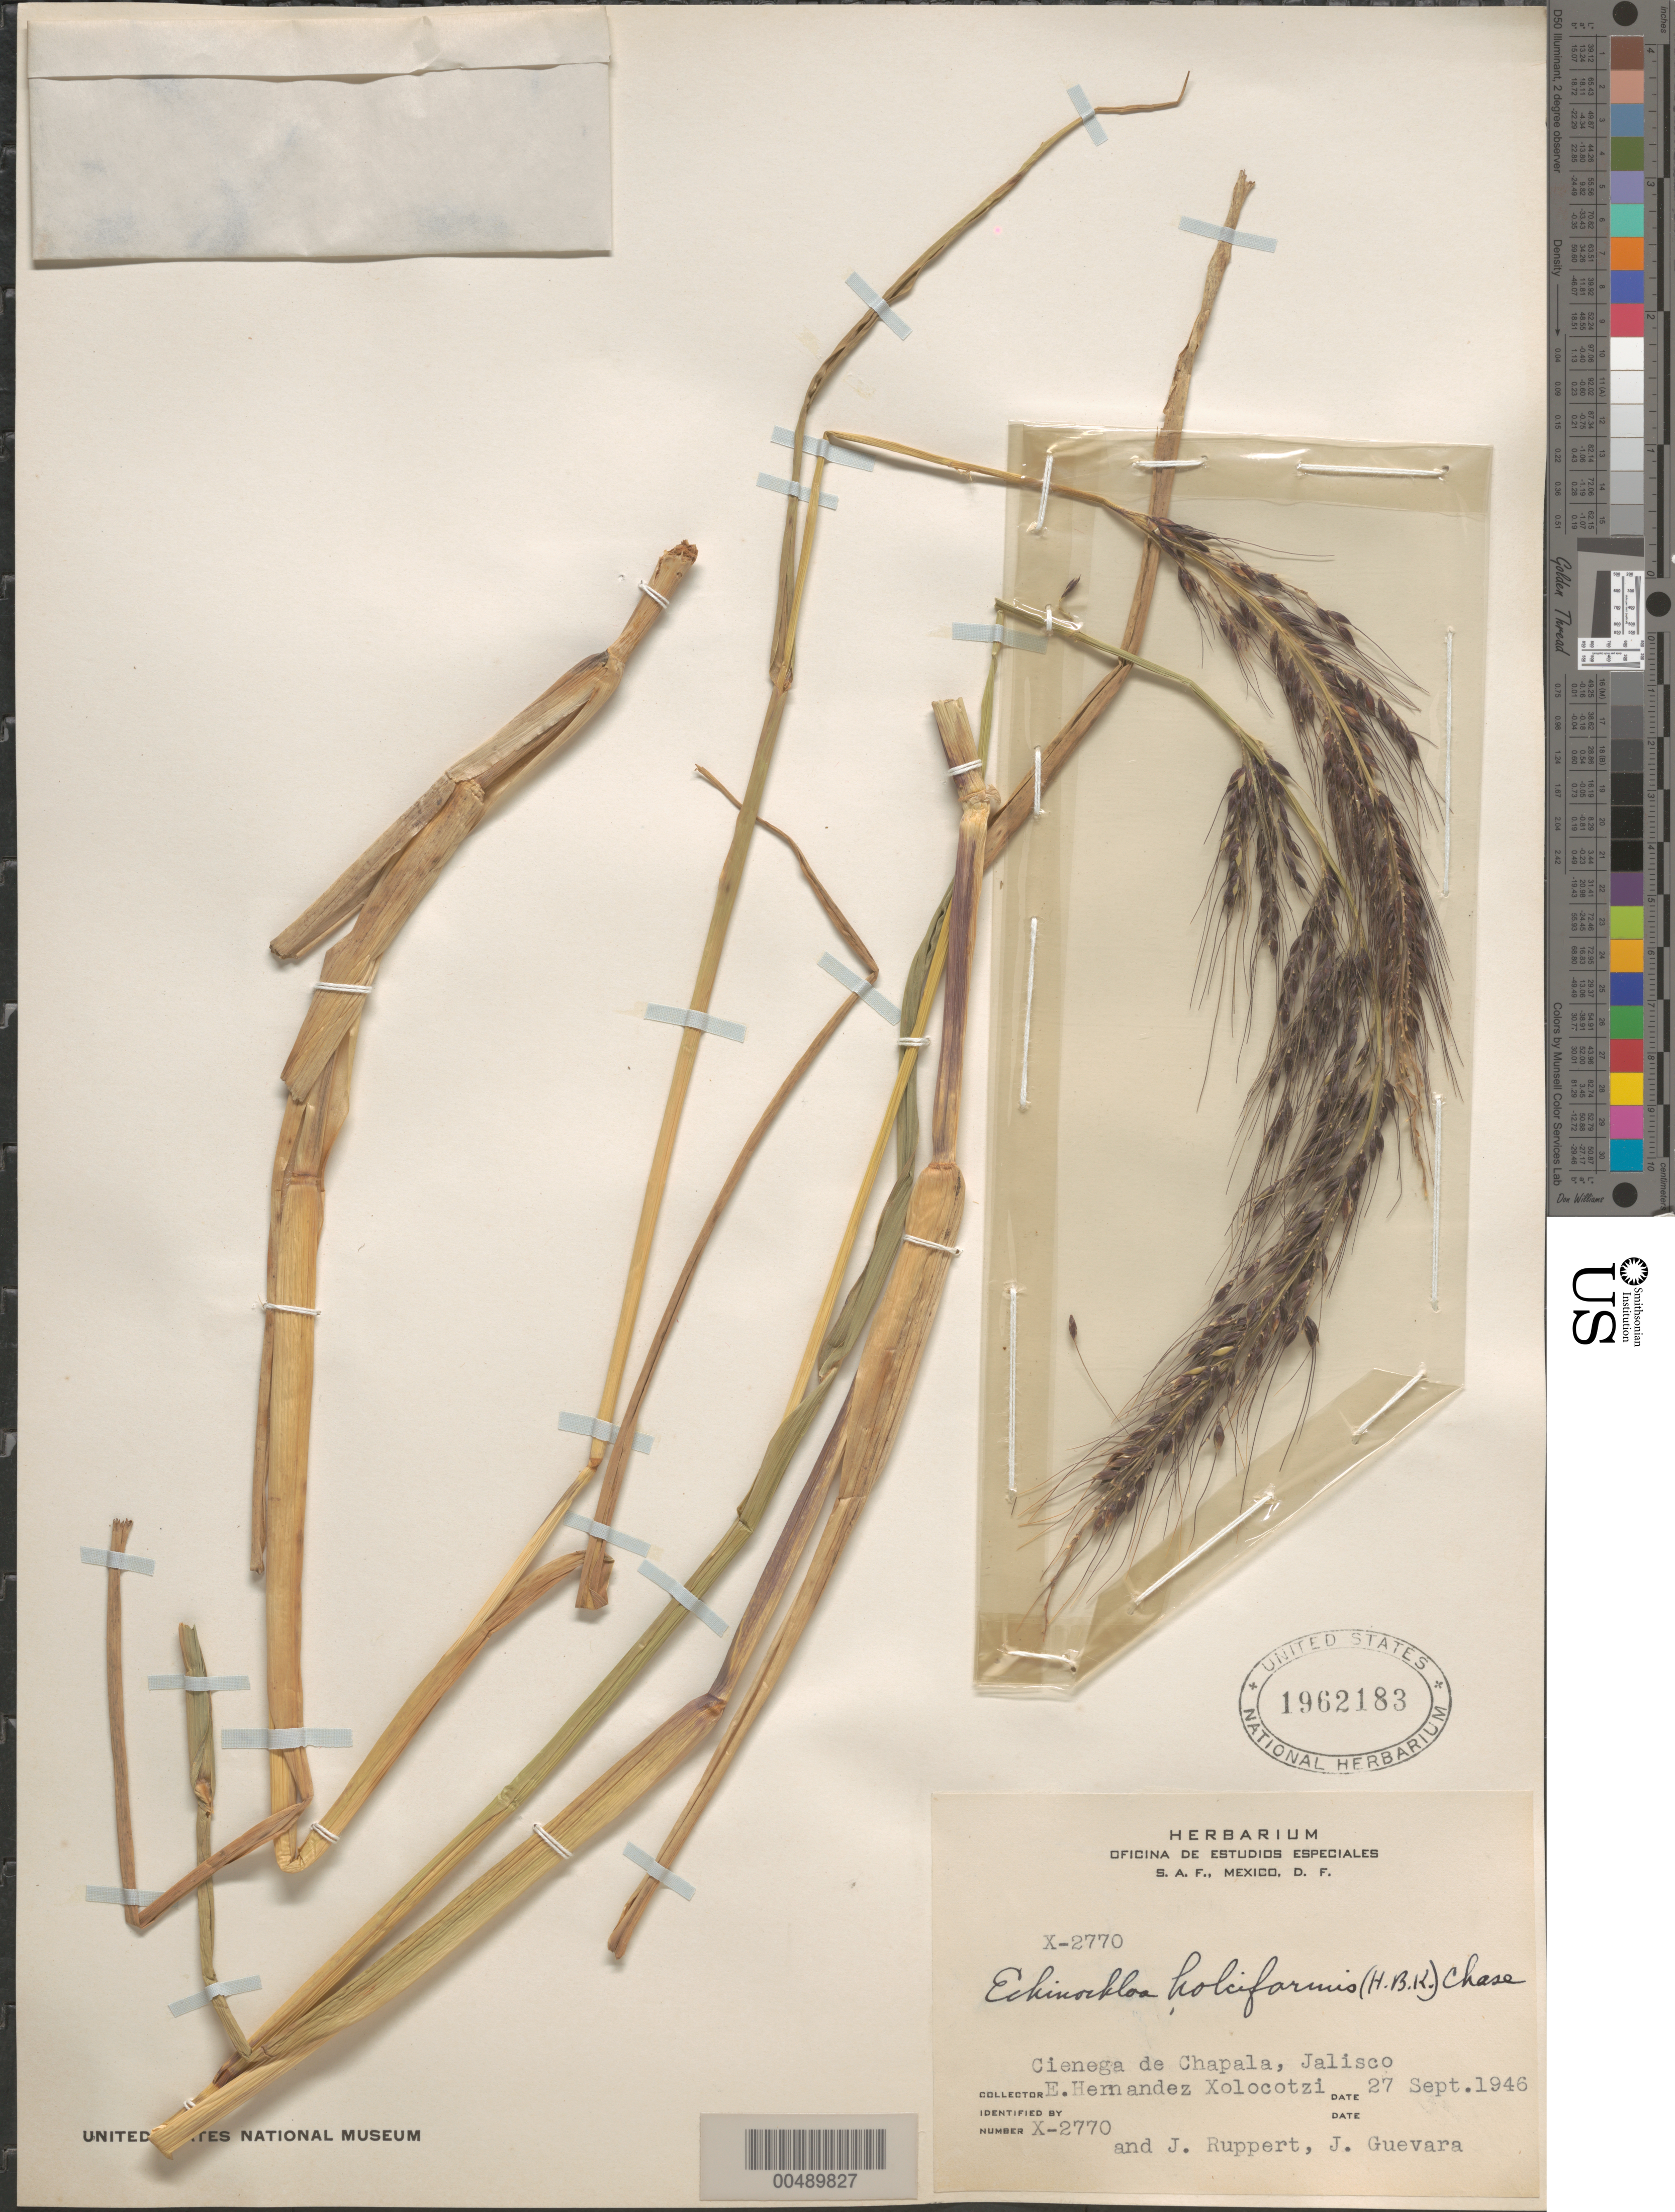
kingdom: Plantae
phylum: Tracheophyta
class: Liliopsida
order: Poales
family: Poaceae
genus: Echinochloa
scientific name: Echinochloa holciformis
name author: (Kunth) Chase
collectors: E. I. Hernández-X., J. Ruppert & J. Guevara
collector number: X-2770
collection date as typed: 27 Sep 1946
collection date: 1946-09-27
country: Mexico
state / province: Jalisco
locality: Cienega de Chapala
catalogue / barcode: US 1962183